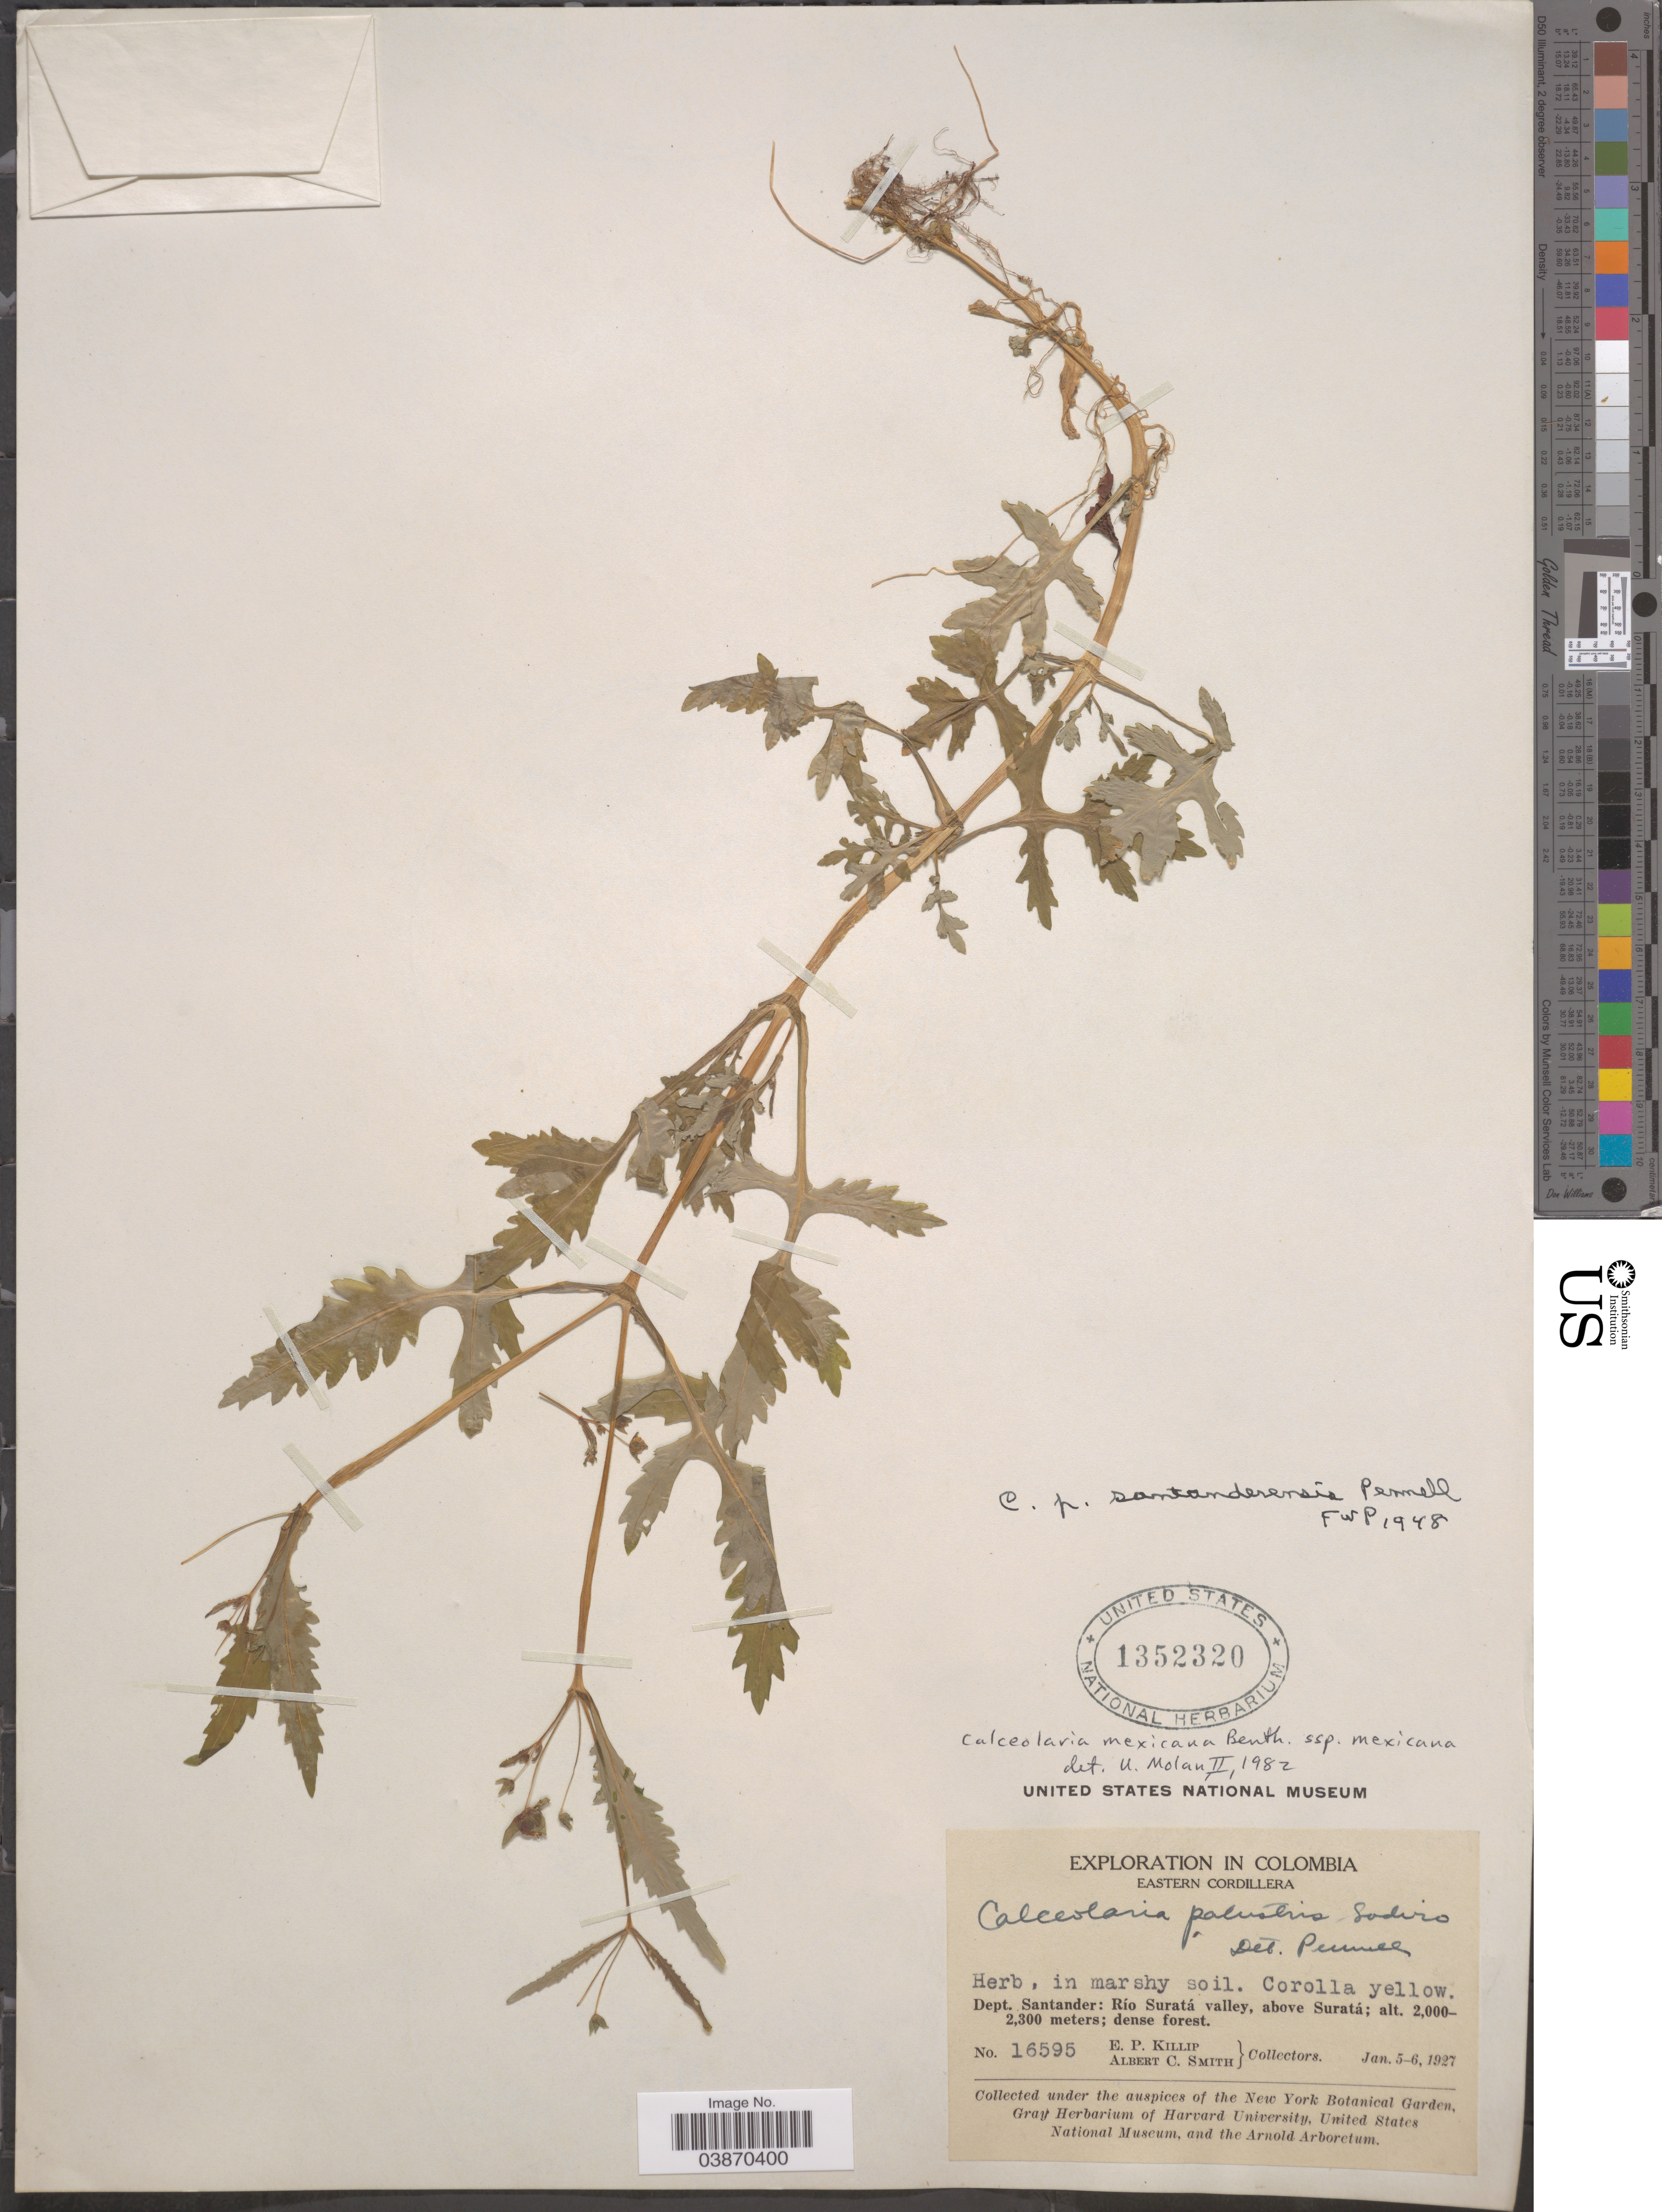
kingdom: Plantae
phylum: Tracheophyta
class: Magnoliopsida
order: Lamiales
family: Calceolariaceae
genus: Calceolaria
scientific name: Calceolaria mexicana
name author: Benth.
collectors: E. P. Killip & A. C. Smith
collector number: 16595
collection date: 1927-01-05/1927-01-06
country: Colombia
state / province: Santander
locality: Eastern Cordillera. Dept. Santander: Río Suratá valley, above Suratá.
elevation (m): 2000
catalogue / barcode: US 1352320